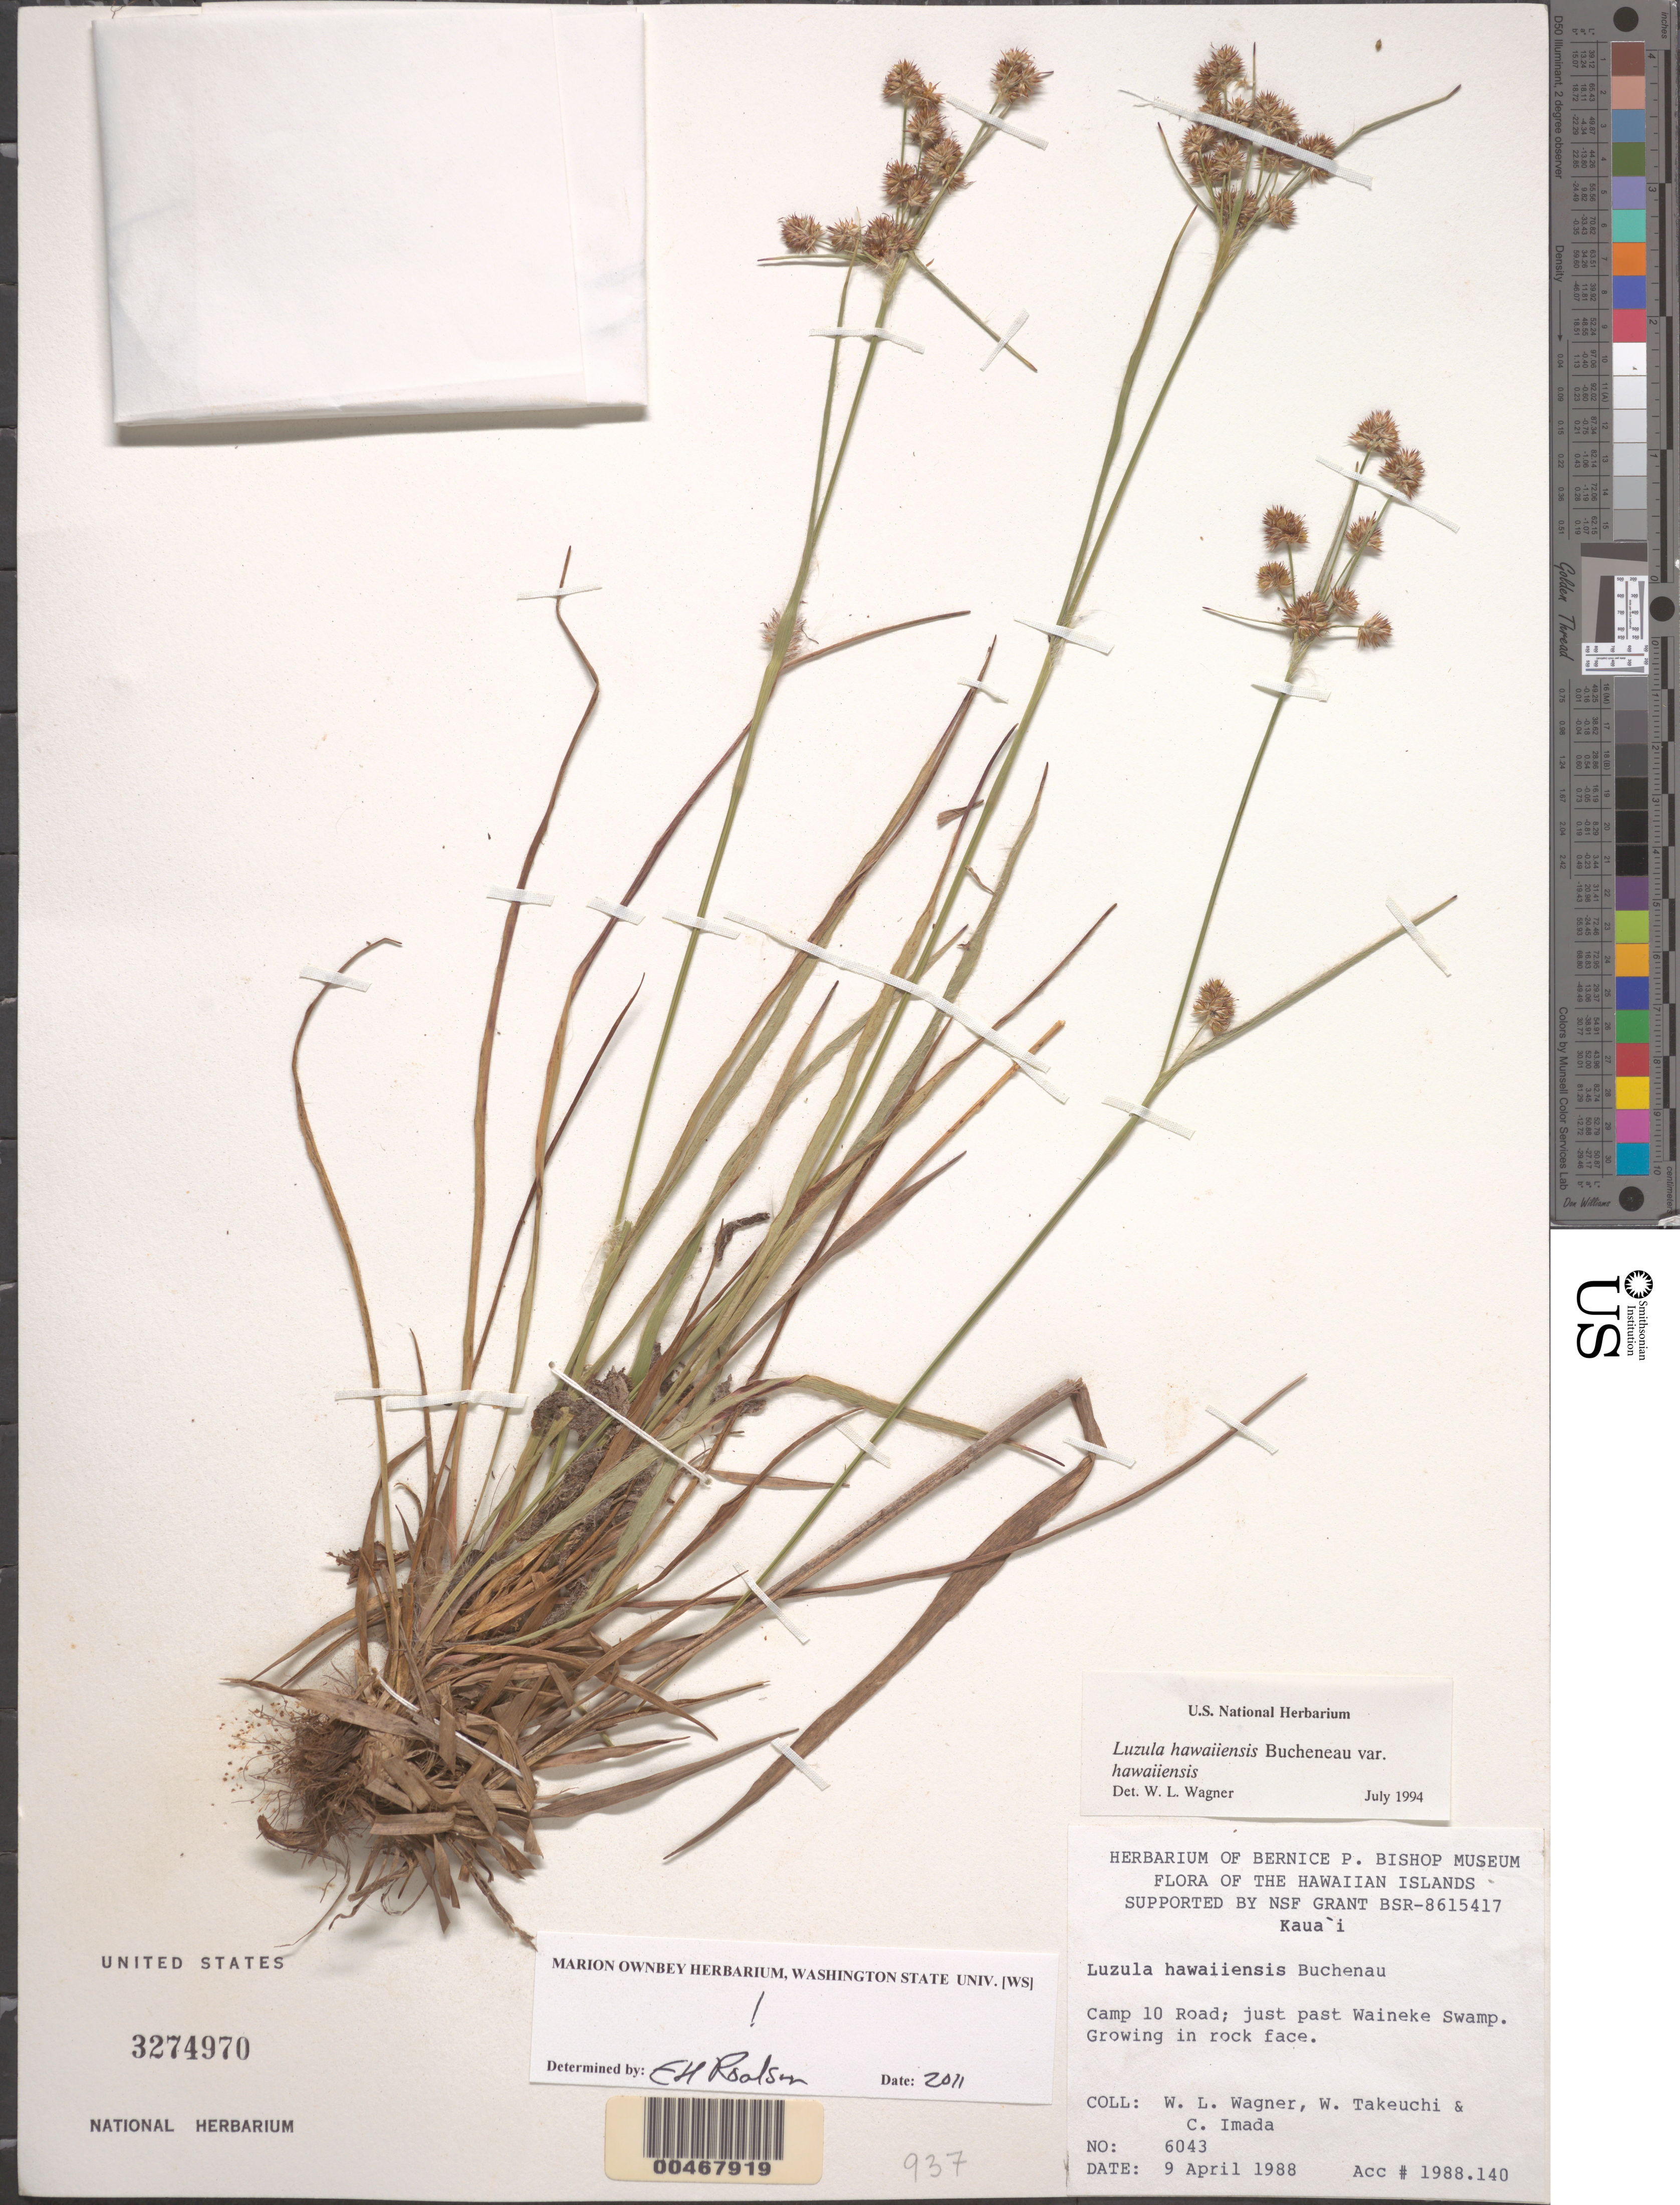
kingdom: Plantae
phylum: Tracheophyta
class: Liliopsida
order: Poales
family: Juncaceae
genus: Luzula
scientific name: Luzula hawaiiensis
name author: Buchenau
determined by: Adelbert, A. G. L.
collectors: W. L. Wagner, W. N. Takeuchi & C. Imada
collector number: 6043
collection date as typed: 9 Apr 1988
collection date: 1988-04-09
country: United States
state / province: Hawaii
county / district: Kauai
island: Kaua'i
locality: Camp 10 Rd., just past Waineke Swamp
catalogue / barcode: US 3274970